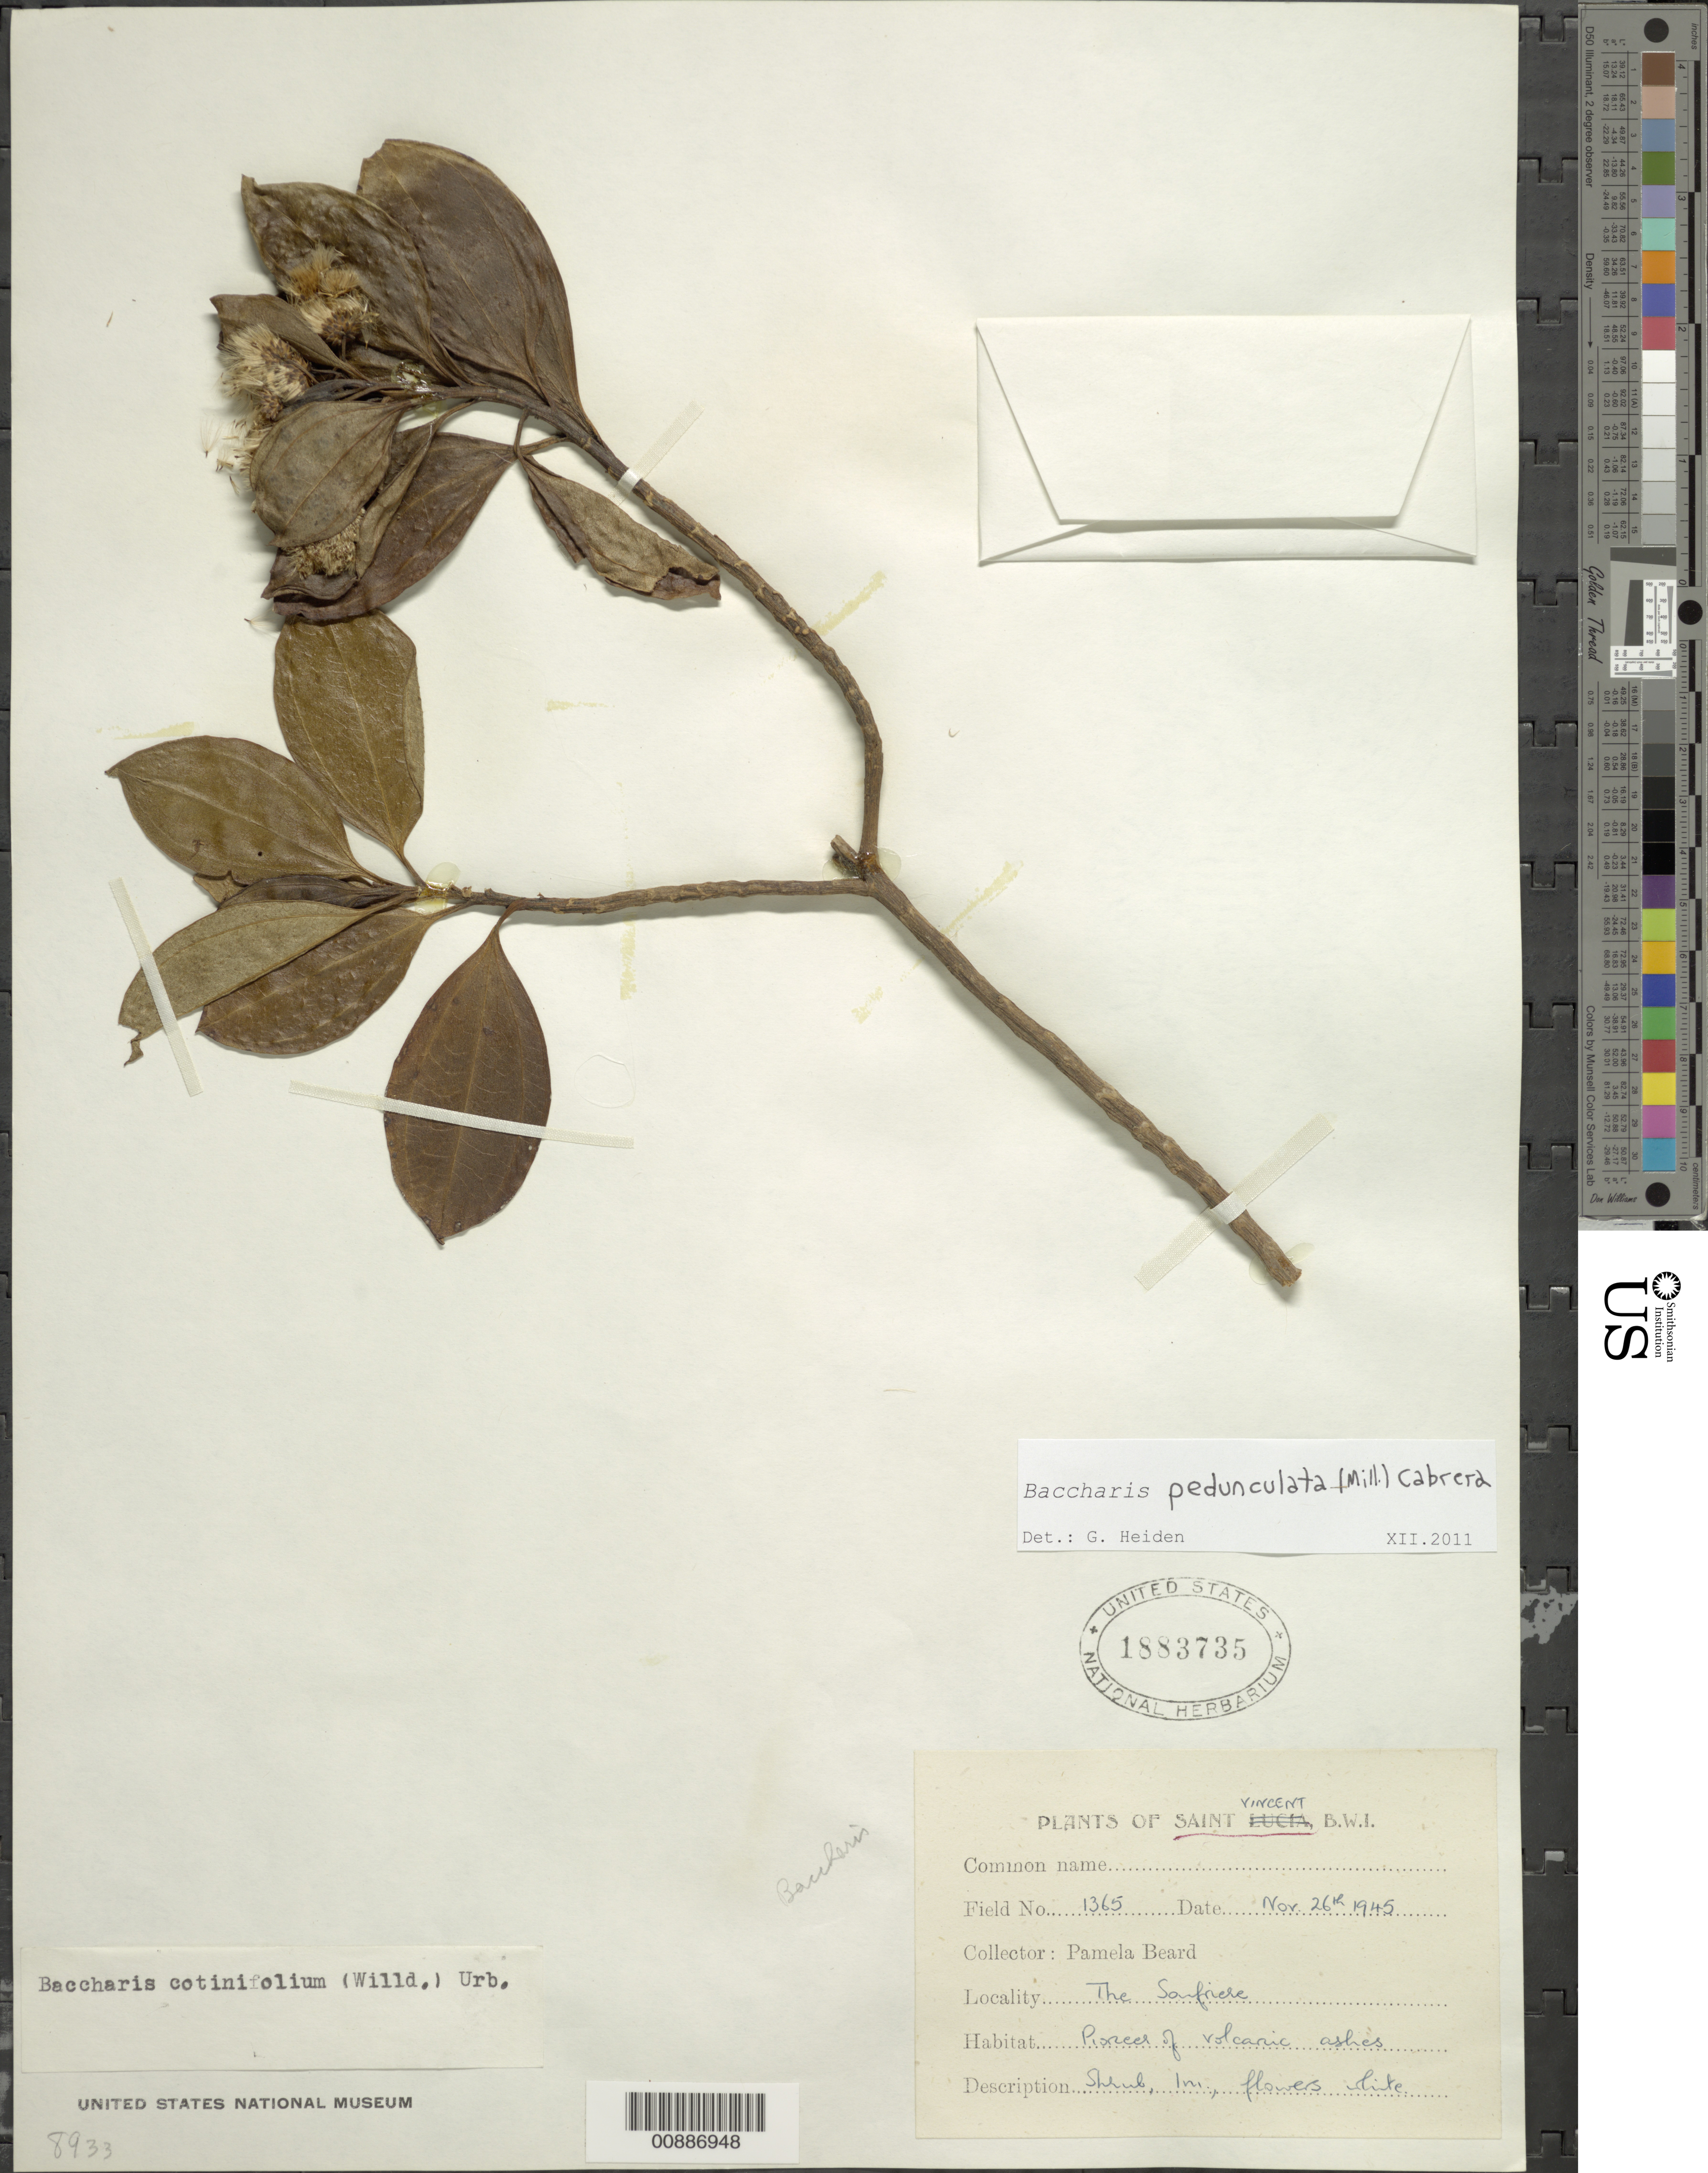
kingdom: Plantae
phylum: Tracheophyta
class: Magnoliopsida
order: Asterales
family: Asteraceae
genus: Baccharis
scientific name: Baccharis pedunculata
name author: (Mill.) Cabrera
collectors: P. Beard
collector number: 1365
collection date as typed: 26 Nov 1945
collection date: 1945-11-26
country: St. Vincent - Grenadines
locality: The Soufriere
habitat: Pioneer on volcanic ashes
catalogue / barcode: US 1883735